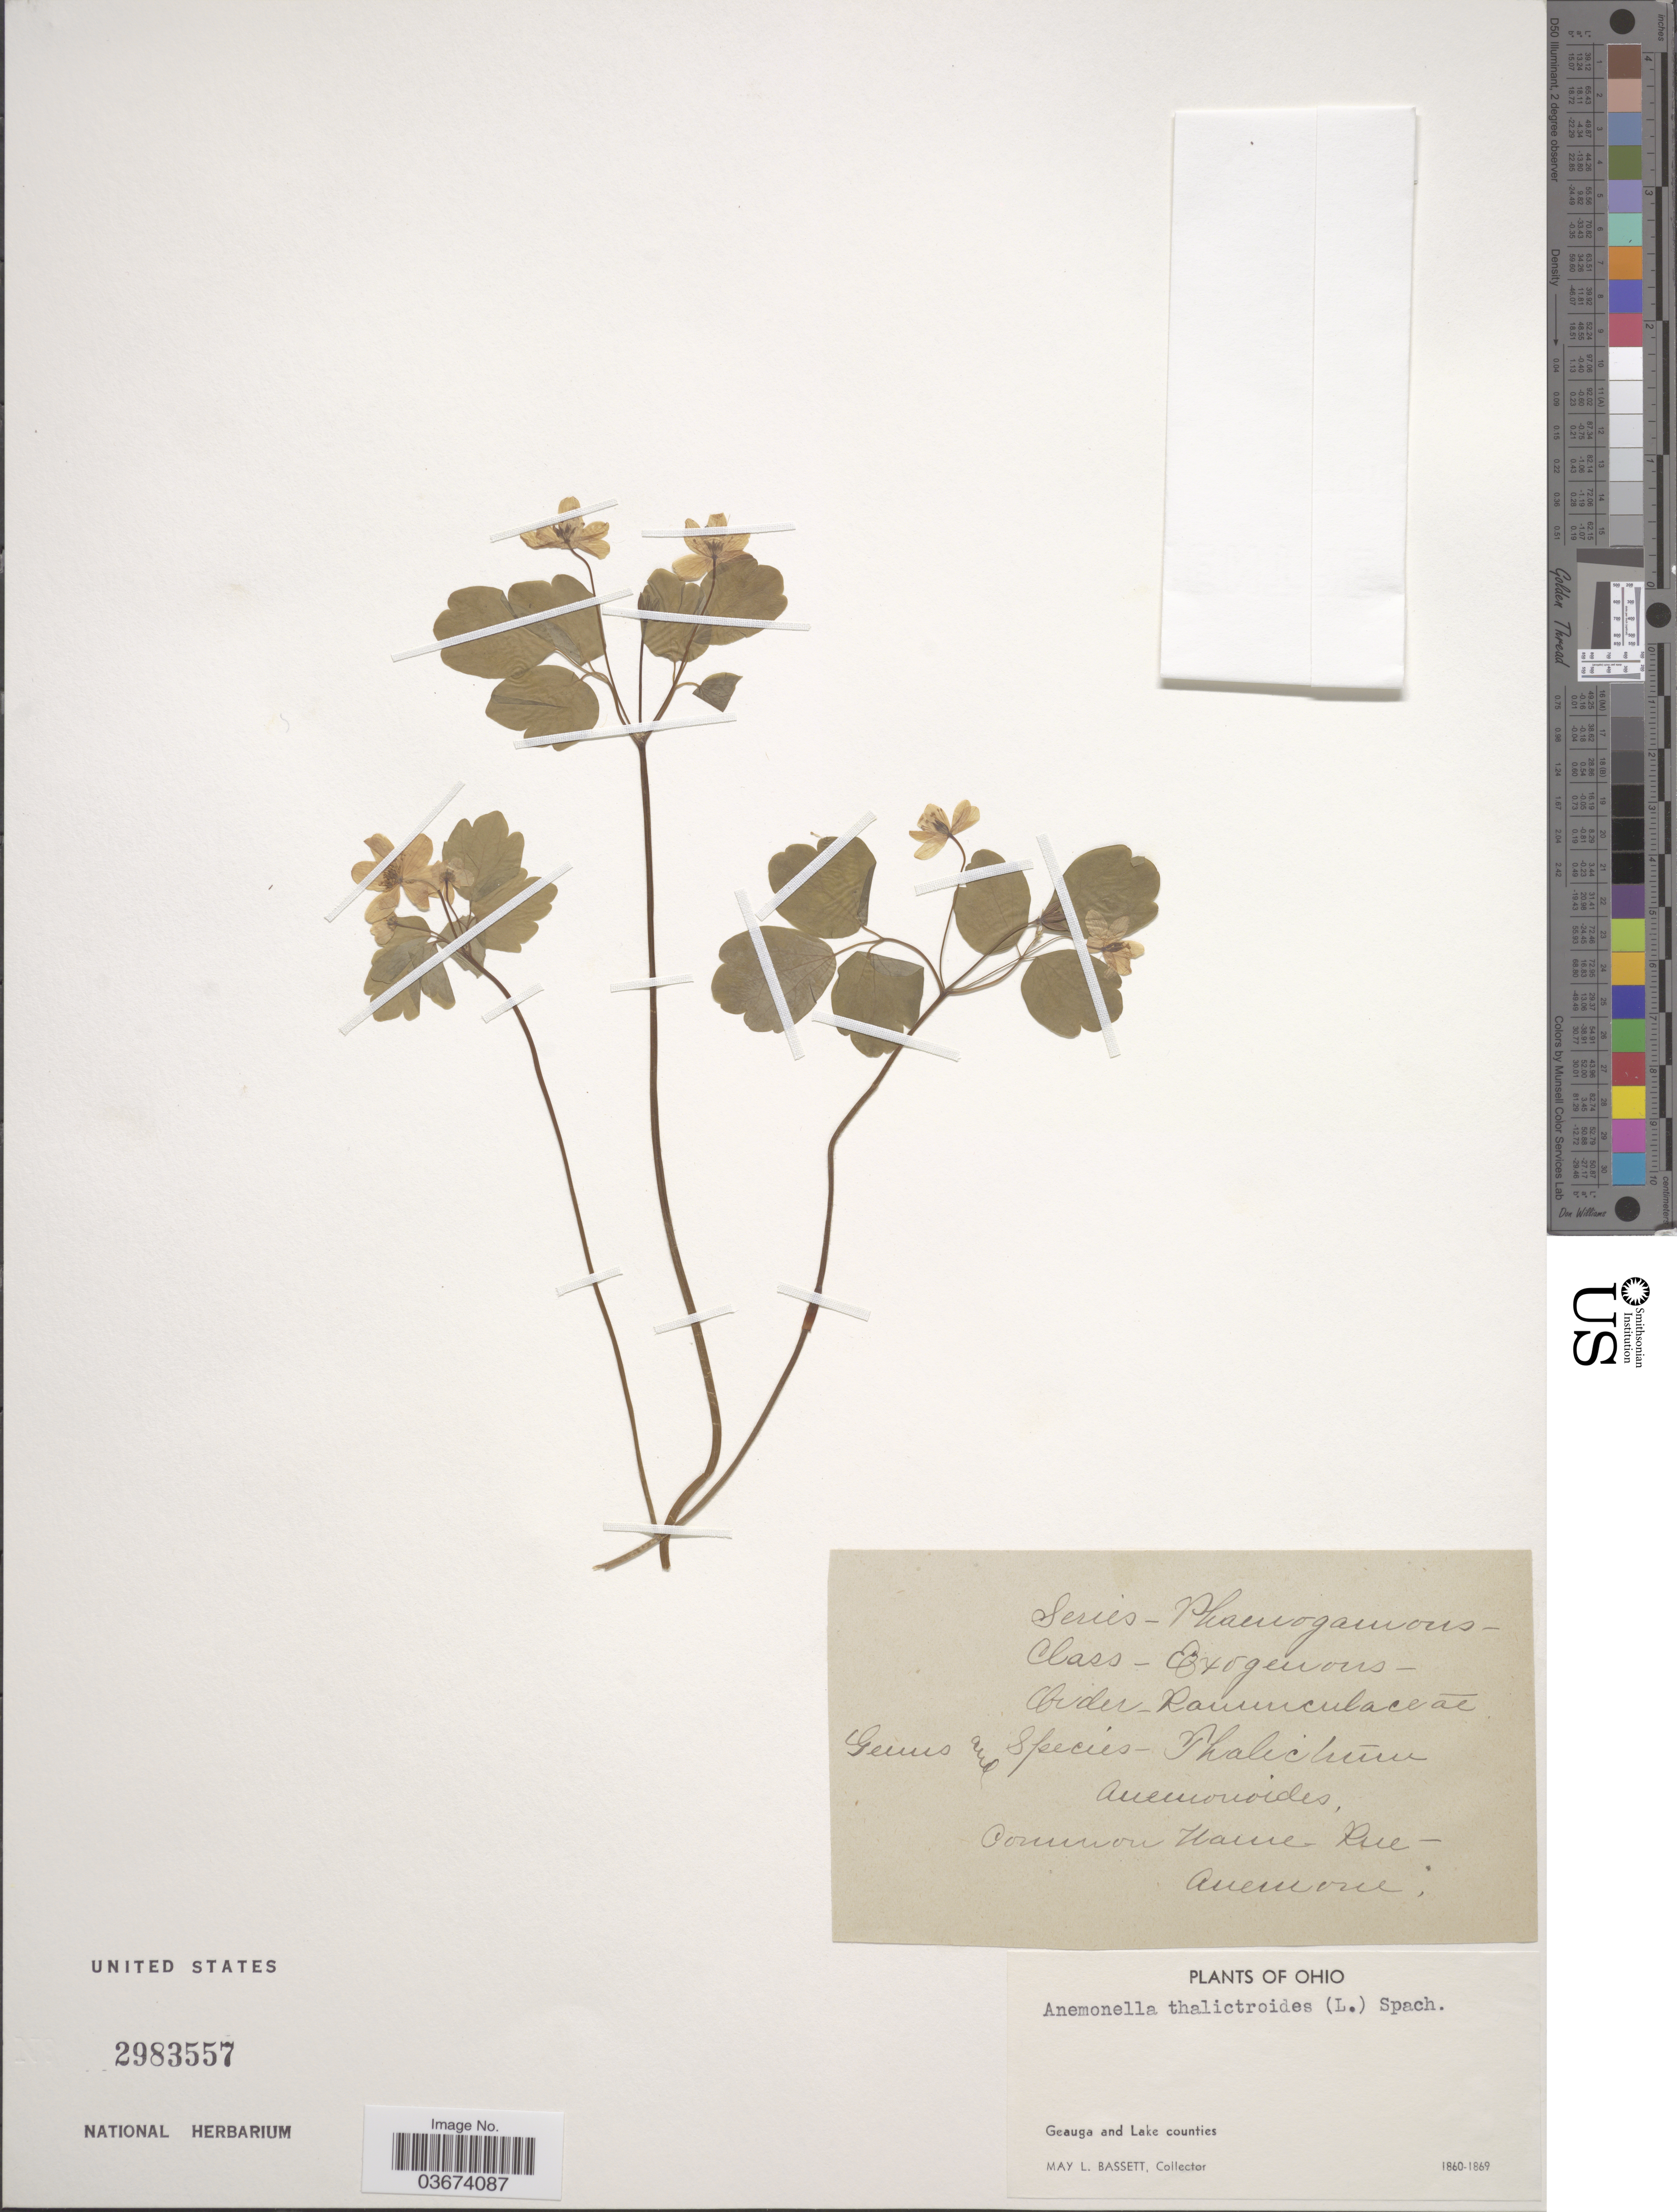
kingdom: Plantae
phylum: Tracheophyta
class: Magnoliopsida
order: Ranunculales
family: Ranunculaceae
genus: Thalictrum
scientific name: Thalictrum thalictroides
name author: (L.) A.J. Eames & B. Boivin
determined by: Strong, M. T., (US), Smithsonian Institution - National Museum of Natural History (UNITED STATES)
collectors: M. L. Bassett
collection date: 1860/1869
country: United States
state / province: Ohio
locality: Geauga and Lake counties.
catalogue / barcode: US 2983557